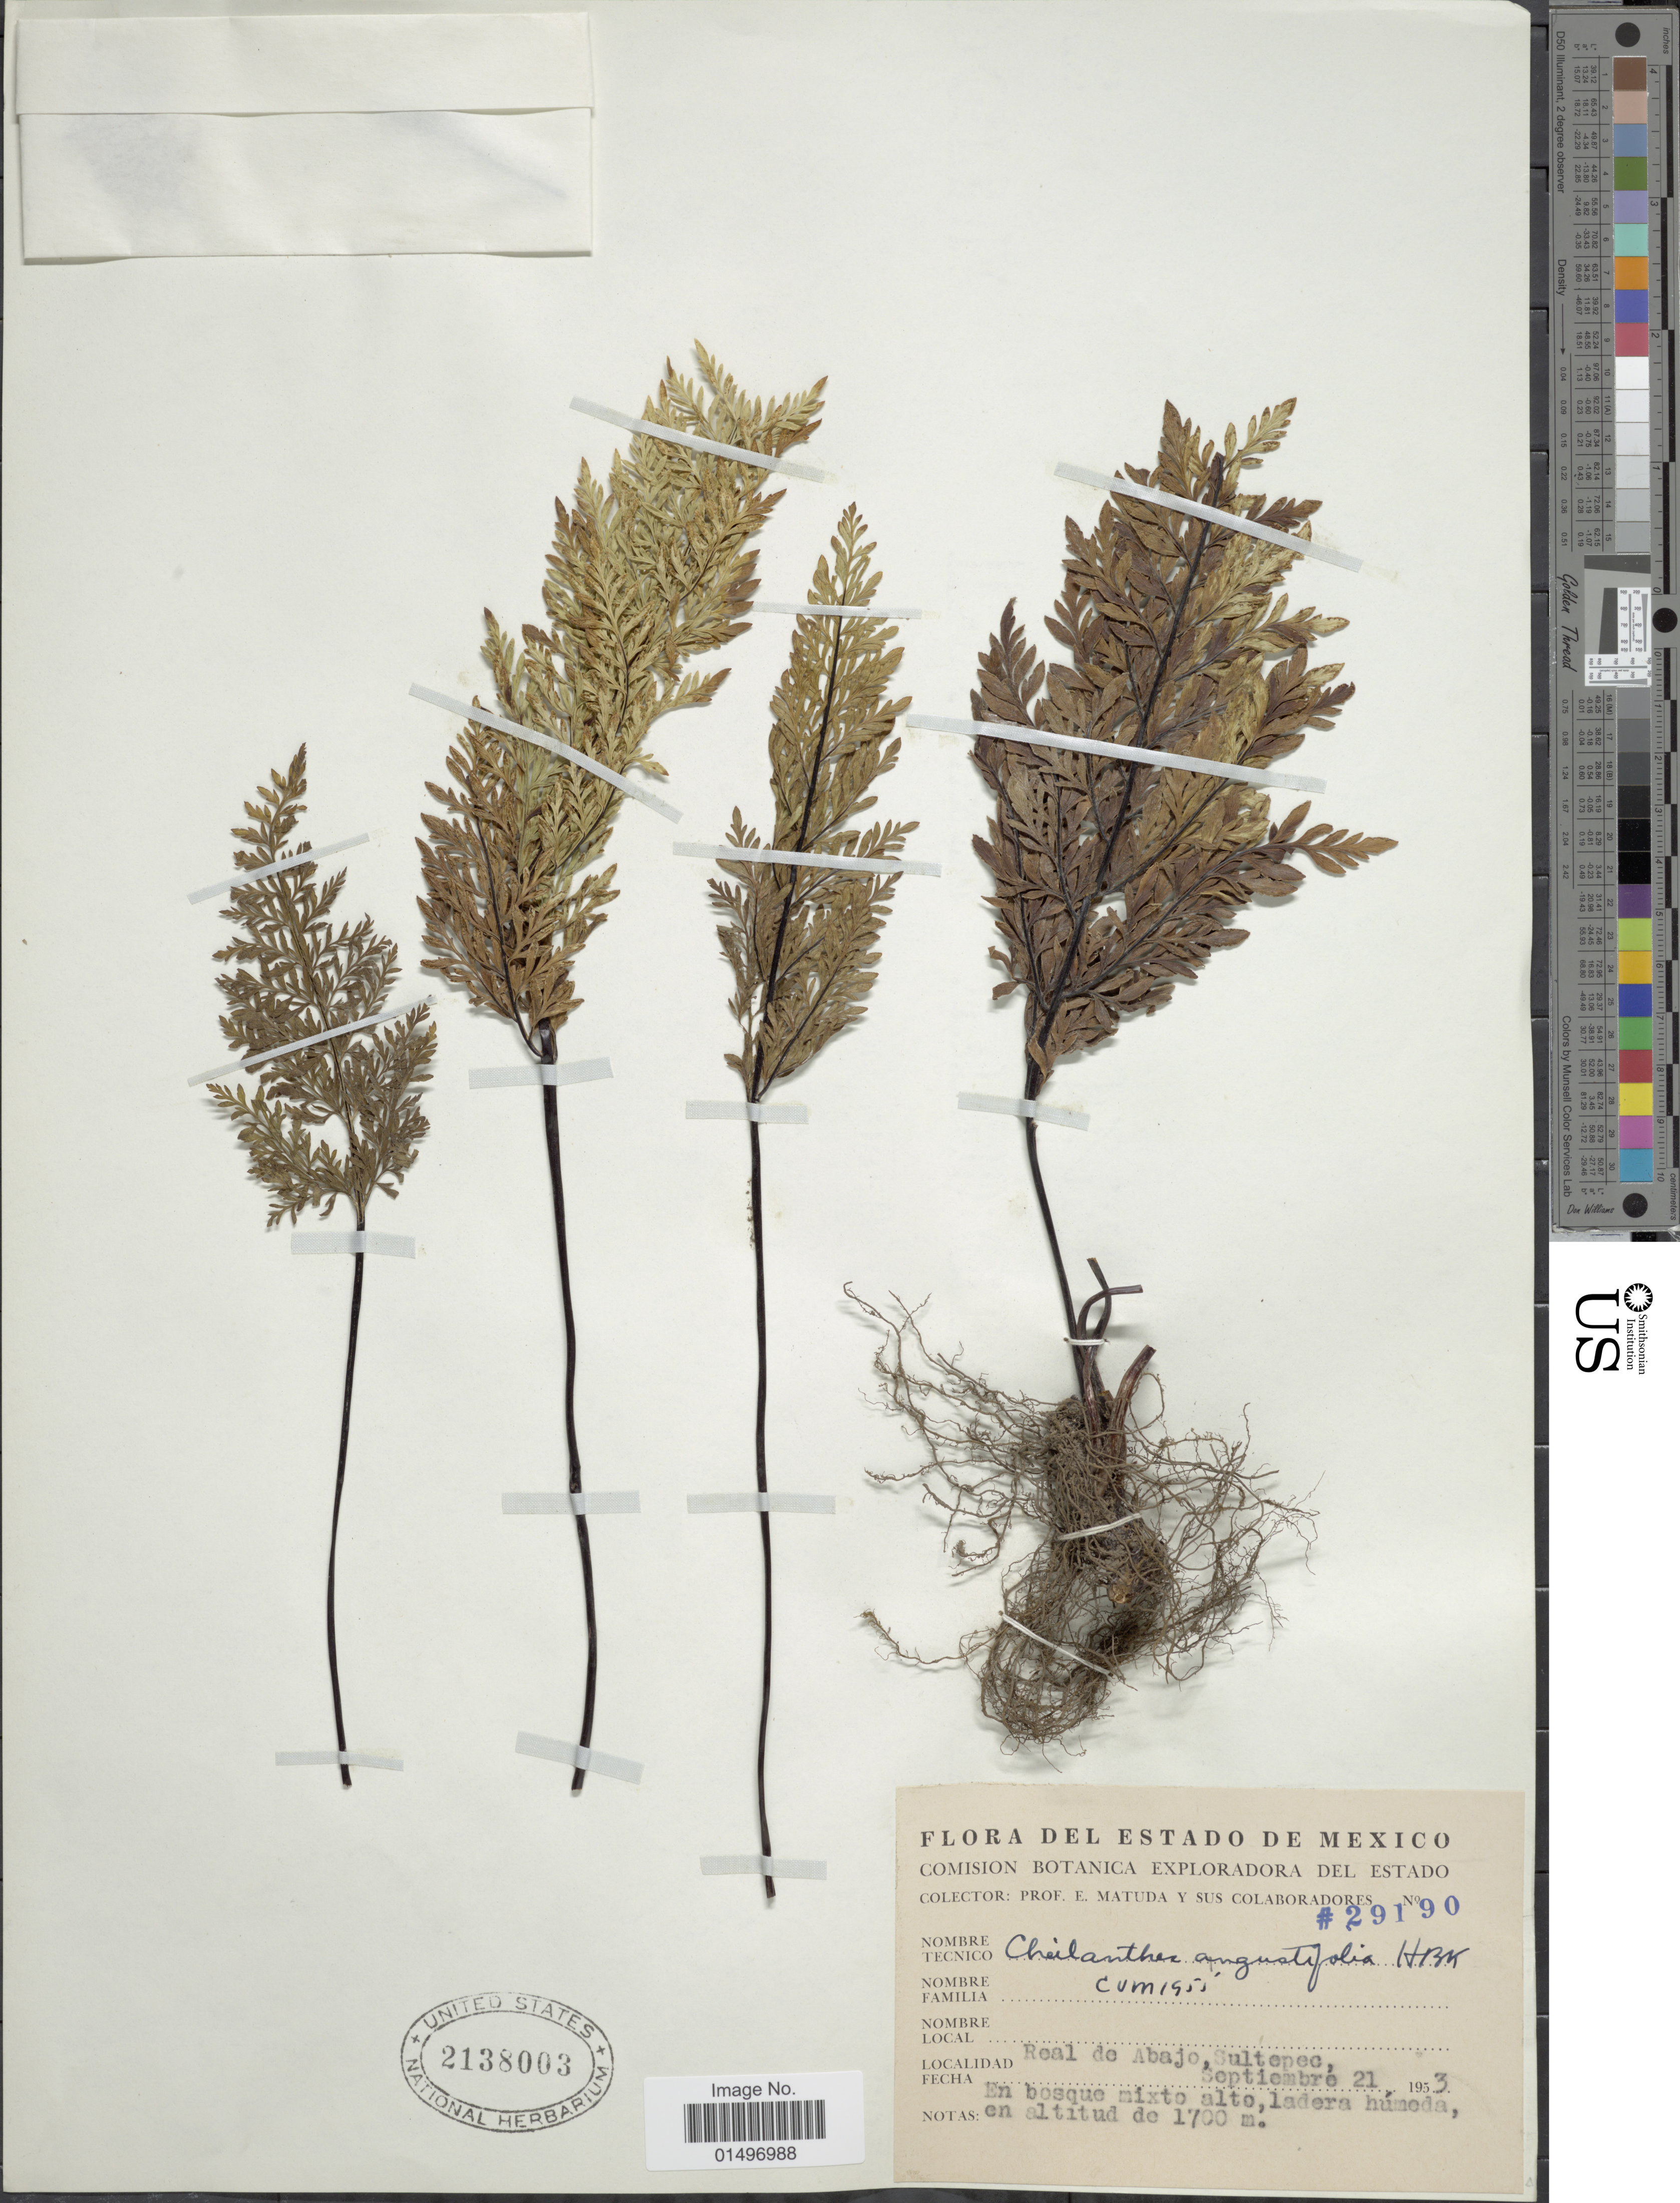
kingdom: Plantae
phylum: Tracheophyta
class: Polypodiopsida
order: Polypodiales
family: Pteridaceae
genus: Gaga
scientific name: Gaga chaerophylla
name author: (Mart. & Ikonn.-Gal.) Fay W. Li & Windham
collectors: E. Matuda & et al.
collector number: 29190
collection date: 1953-09-21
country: Mexico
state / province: México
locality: Del Estado de Mexico, real de Abajo, Sultepec.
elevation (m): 1700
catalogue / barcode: US 2138003